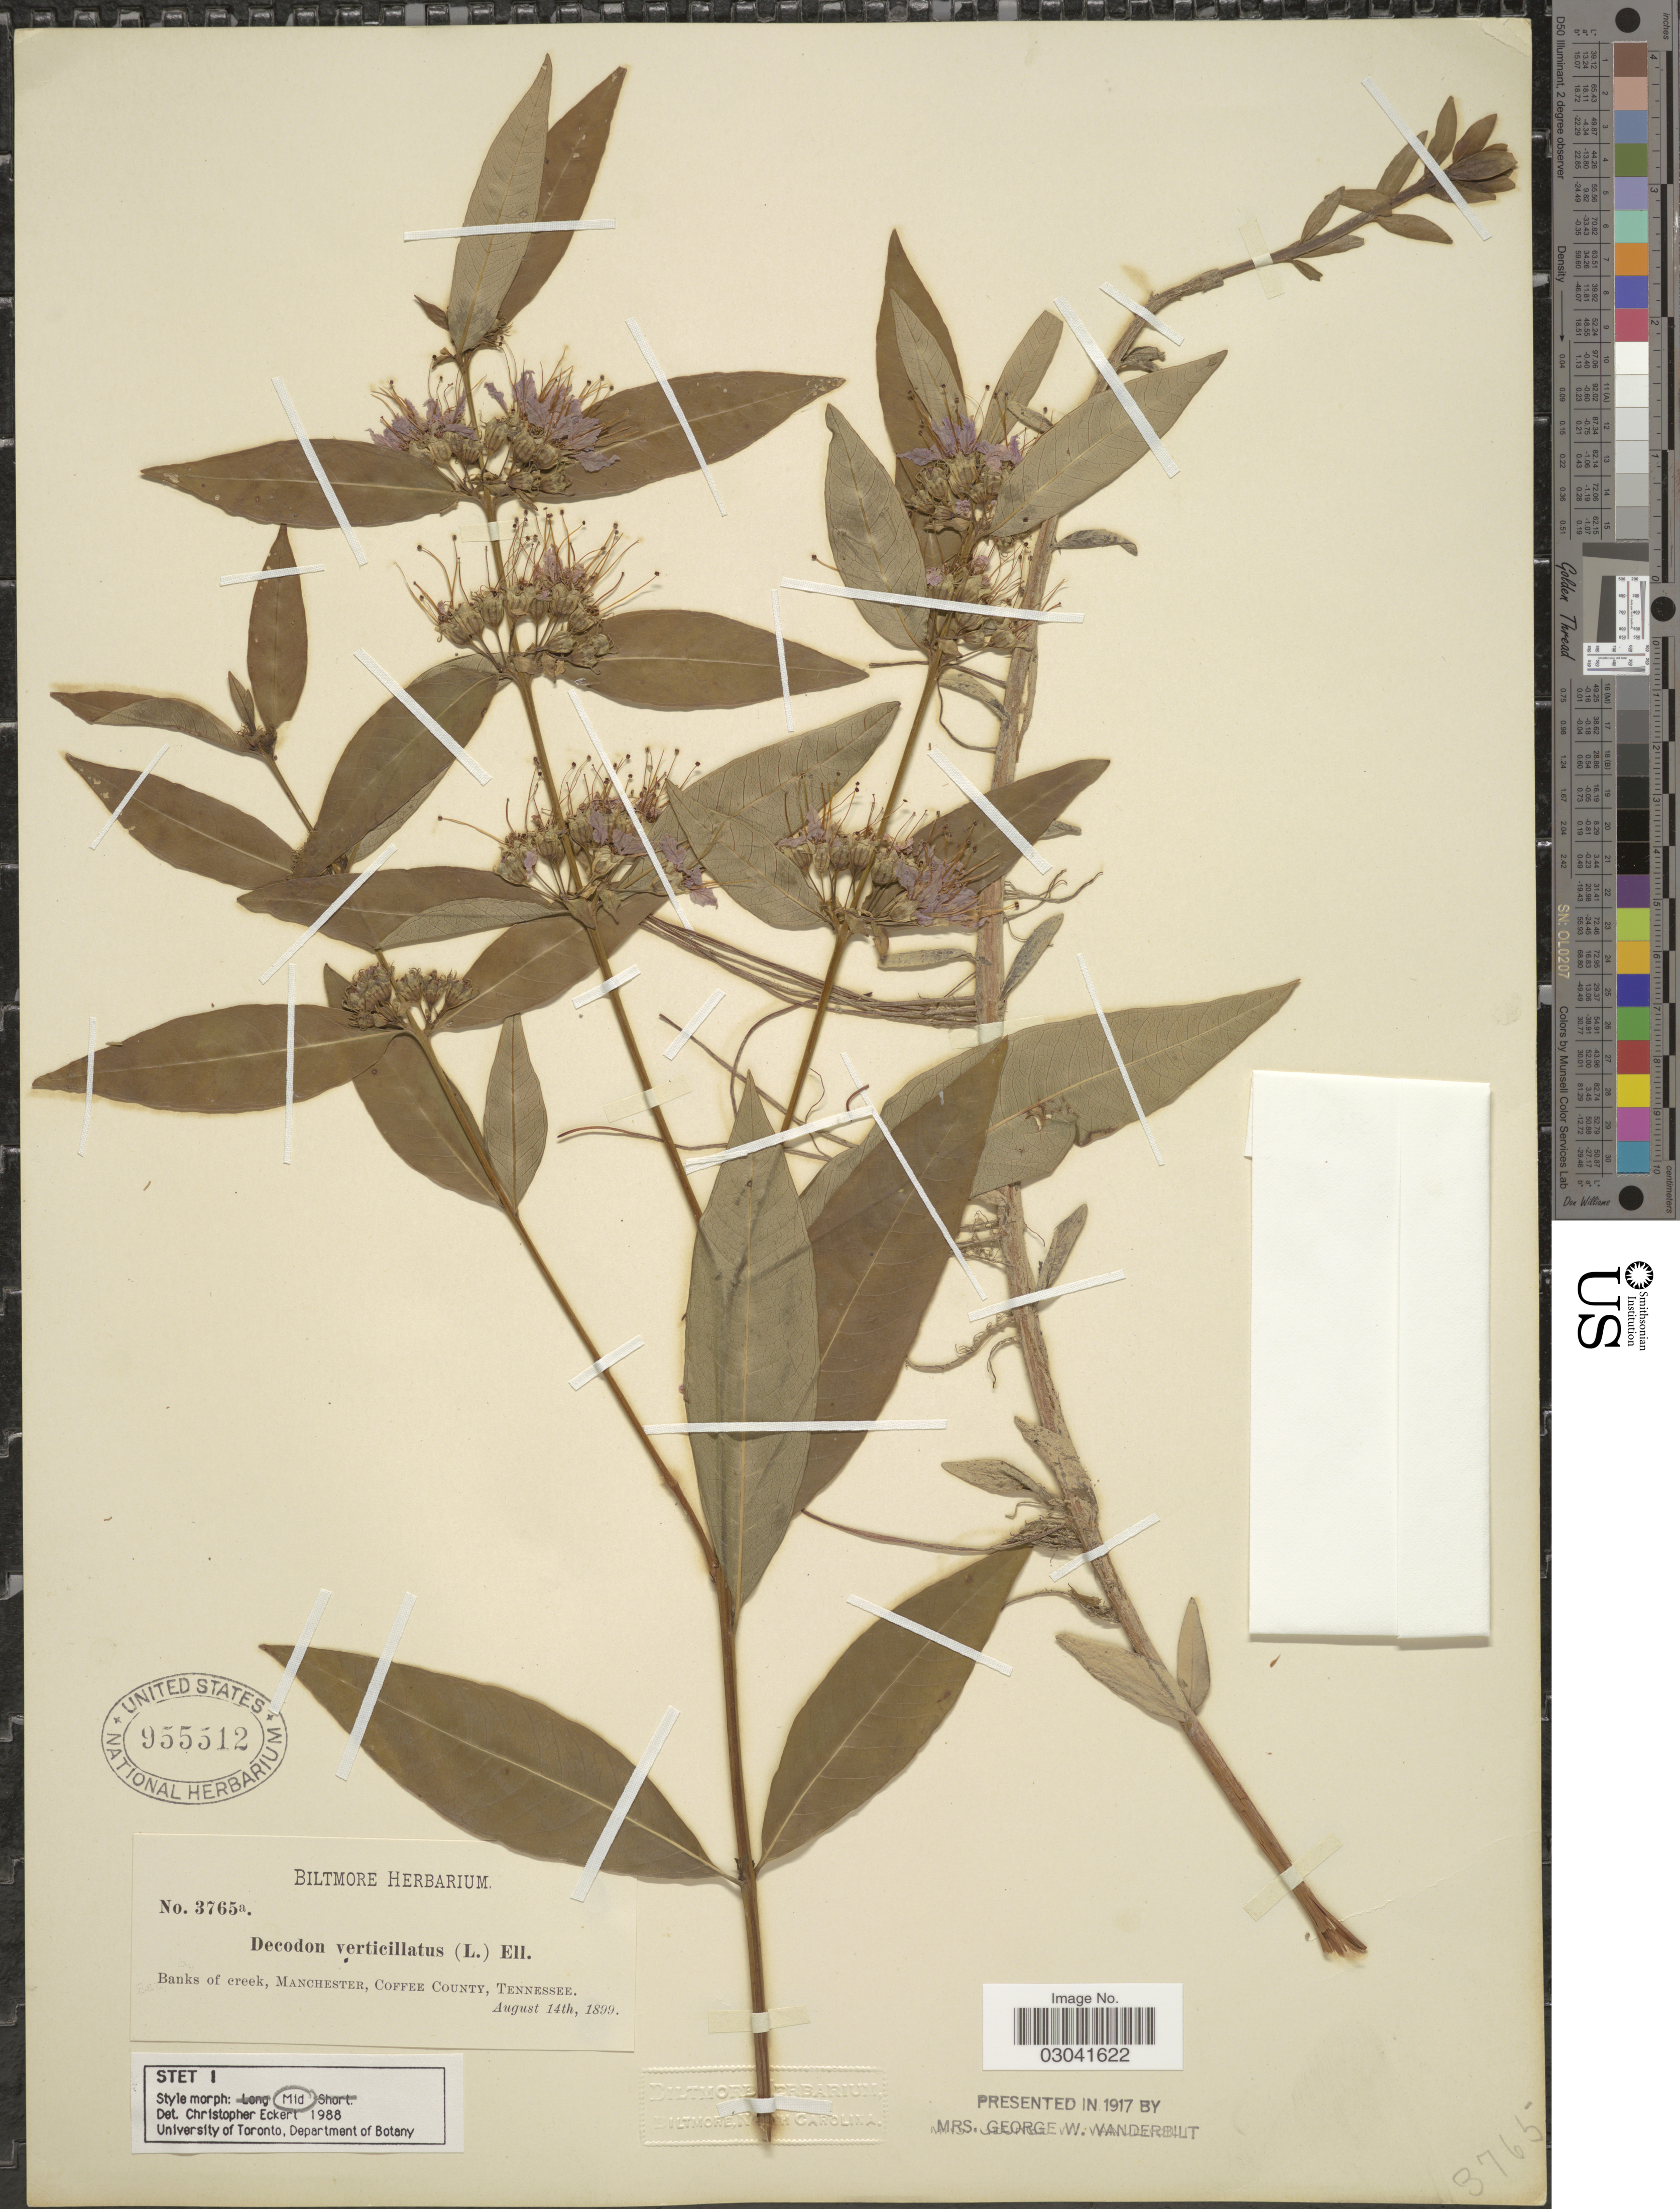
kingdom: Plantae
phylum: Tracheophyta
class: Magnoliopsida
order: Myrtales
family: Lythraceae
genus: Decodon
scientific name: Decodon verticillatus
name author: (L.) Elliott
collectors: ex herb. Biltmore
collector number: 3765a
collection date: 1899-08-14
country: United States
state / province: Tennessee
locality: Banks of creek, Manchester, Coffee County.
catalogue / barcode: US 955512